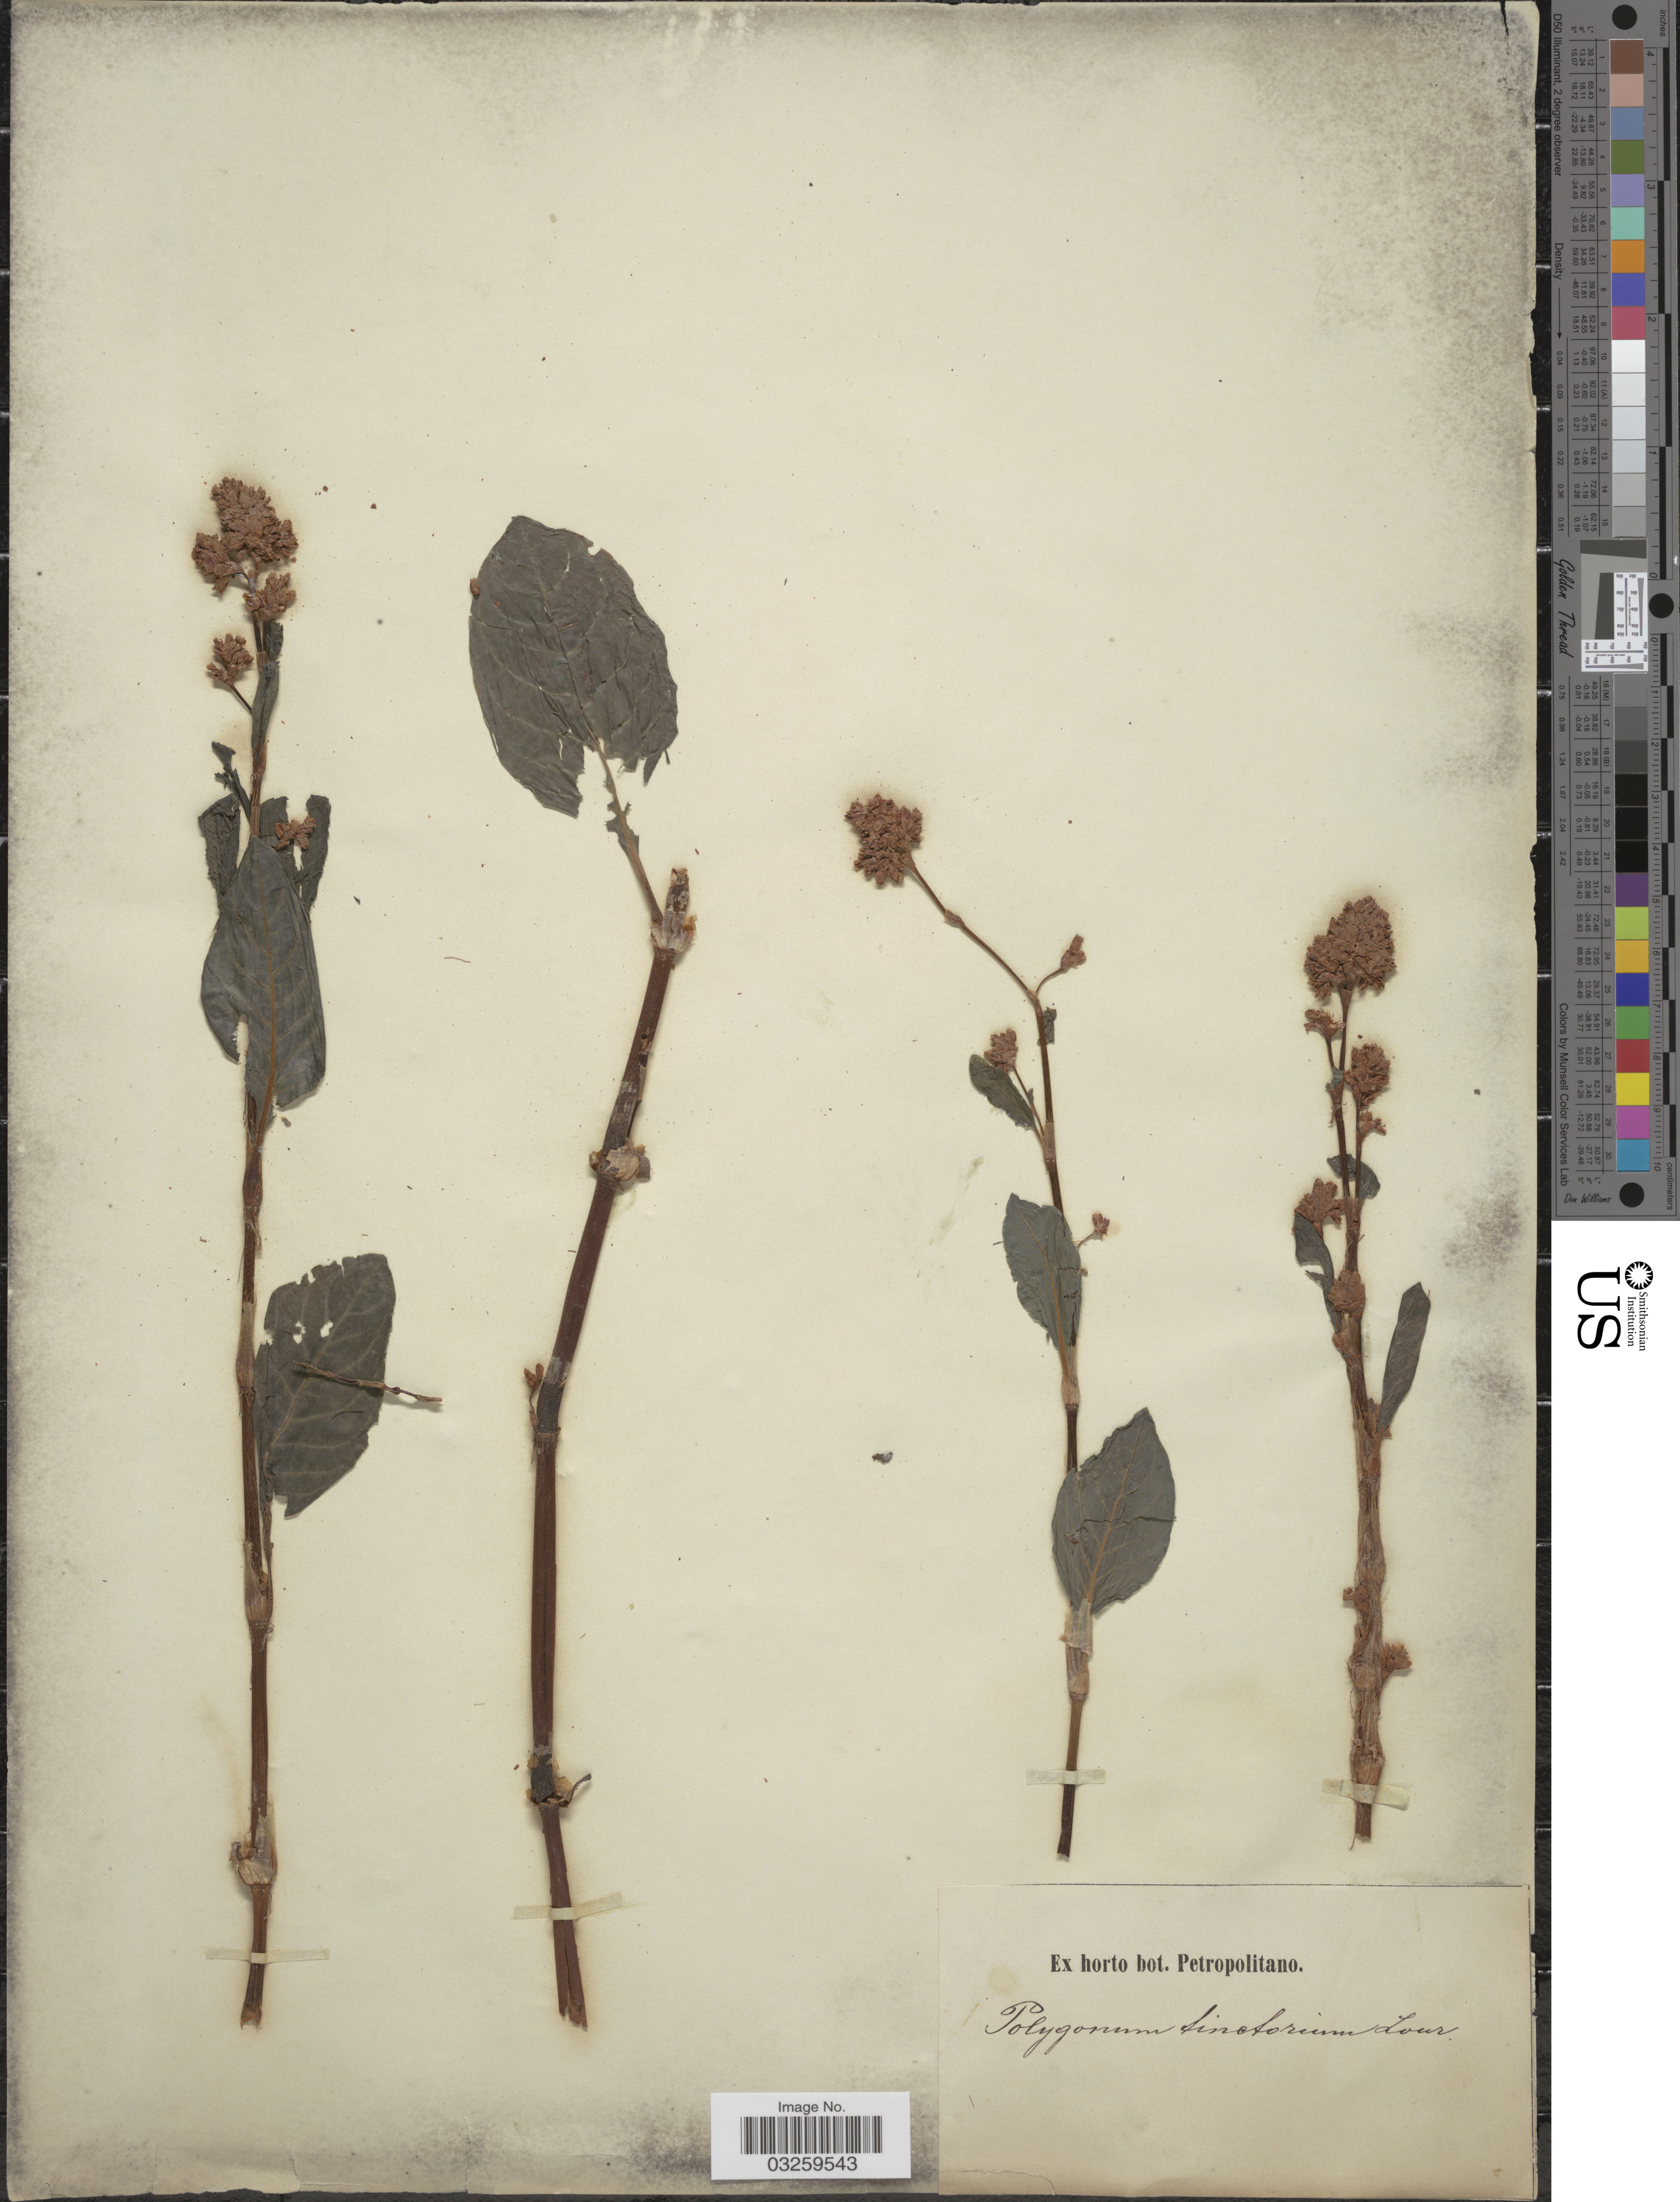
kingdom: Plantae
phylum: Tracheophyta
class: Magnoliopsida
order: Caryophyllales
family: Polygonaceae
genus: Polygonum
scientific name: Polygonum tinctorium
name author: W.T. Aiton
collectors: ex Horto Bot. Petropolitano